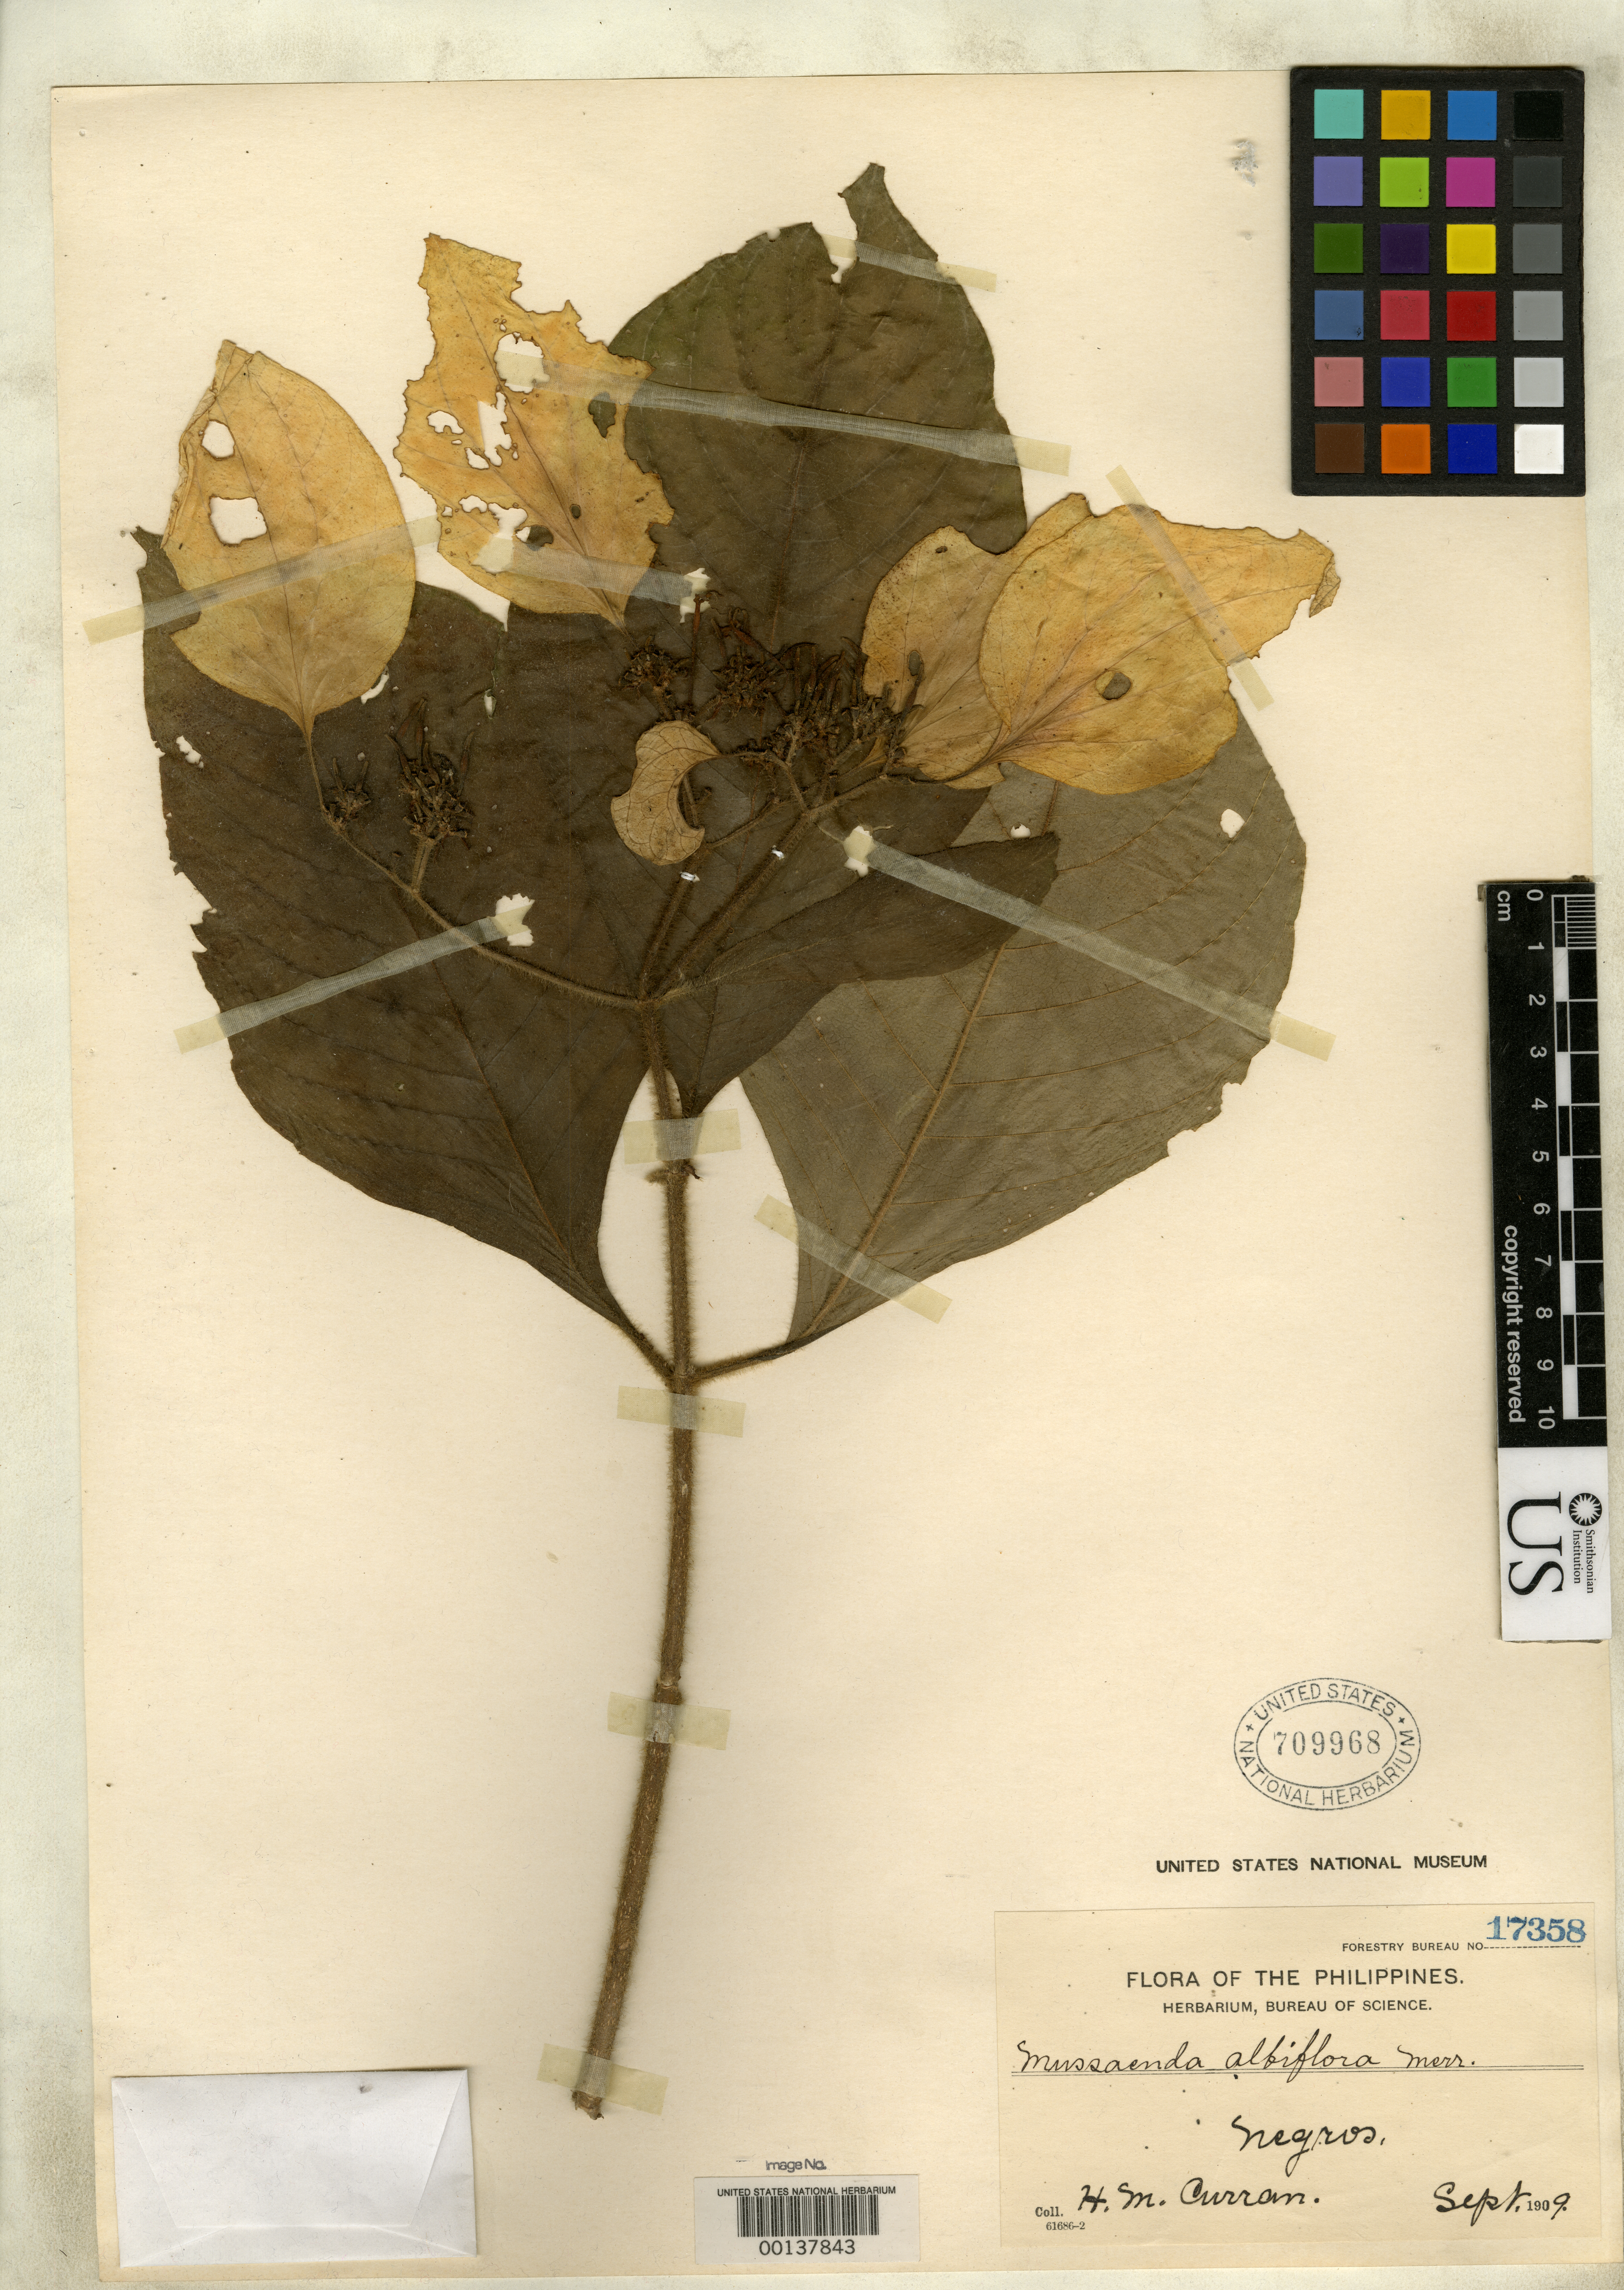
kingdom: Plantae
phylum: Tracheophyta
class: Magnoliopsida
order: Gentianales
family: Rubiaceae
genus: Mussaenda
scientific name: Mussaenda albiflora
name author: Merr.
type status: Isotype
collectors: H. M. Curran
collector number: Bur. Sci. 17358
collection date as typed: Sep 1909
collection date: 1909-09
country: Philippines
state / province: Western Visayas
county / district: Negros Occidental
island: Negros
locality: Faraon.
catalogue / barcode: US 709968